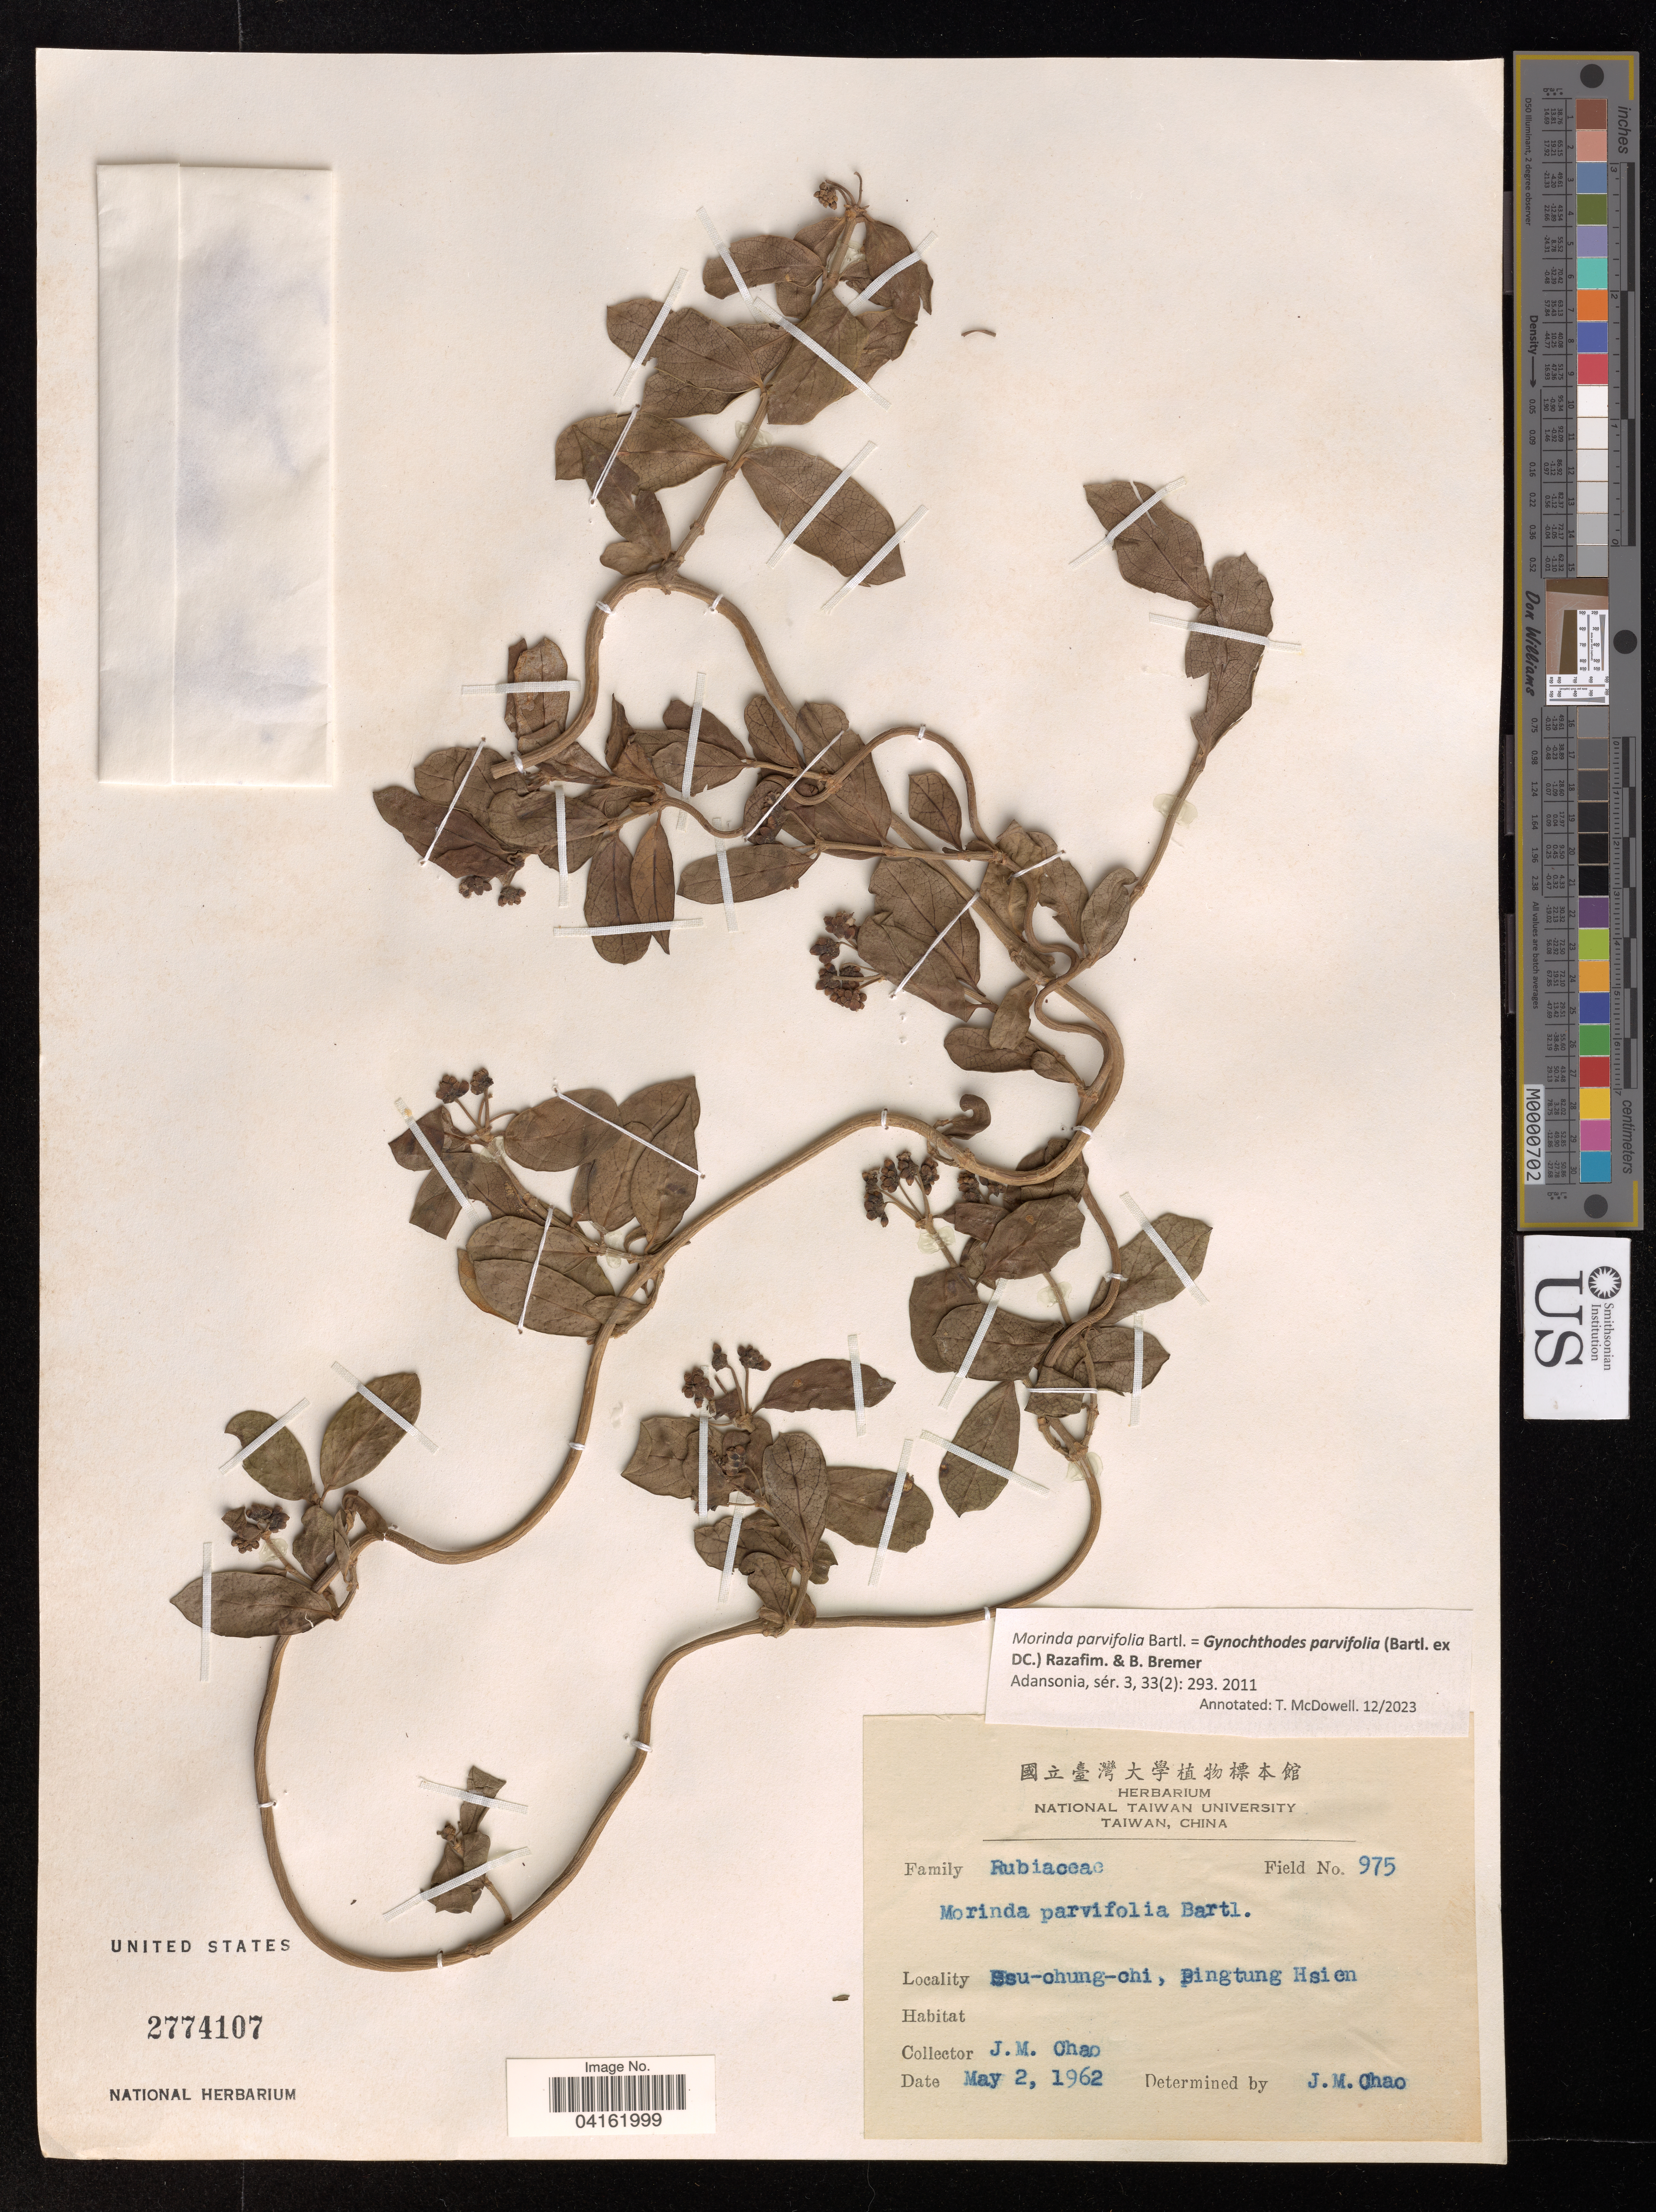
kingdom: Plantae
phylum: Tracheophyta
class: Magnoliopsida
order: Gentianales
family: Rubiaceae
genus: Morinda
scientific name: Morinda parvifolia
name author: Bartl.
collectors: J. Chao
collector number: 975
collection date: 1962-05-02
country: China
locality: Tsu-chung-chi, Bingtung Hsien.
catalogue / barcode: US 2774107